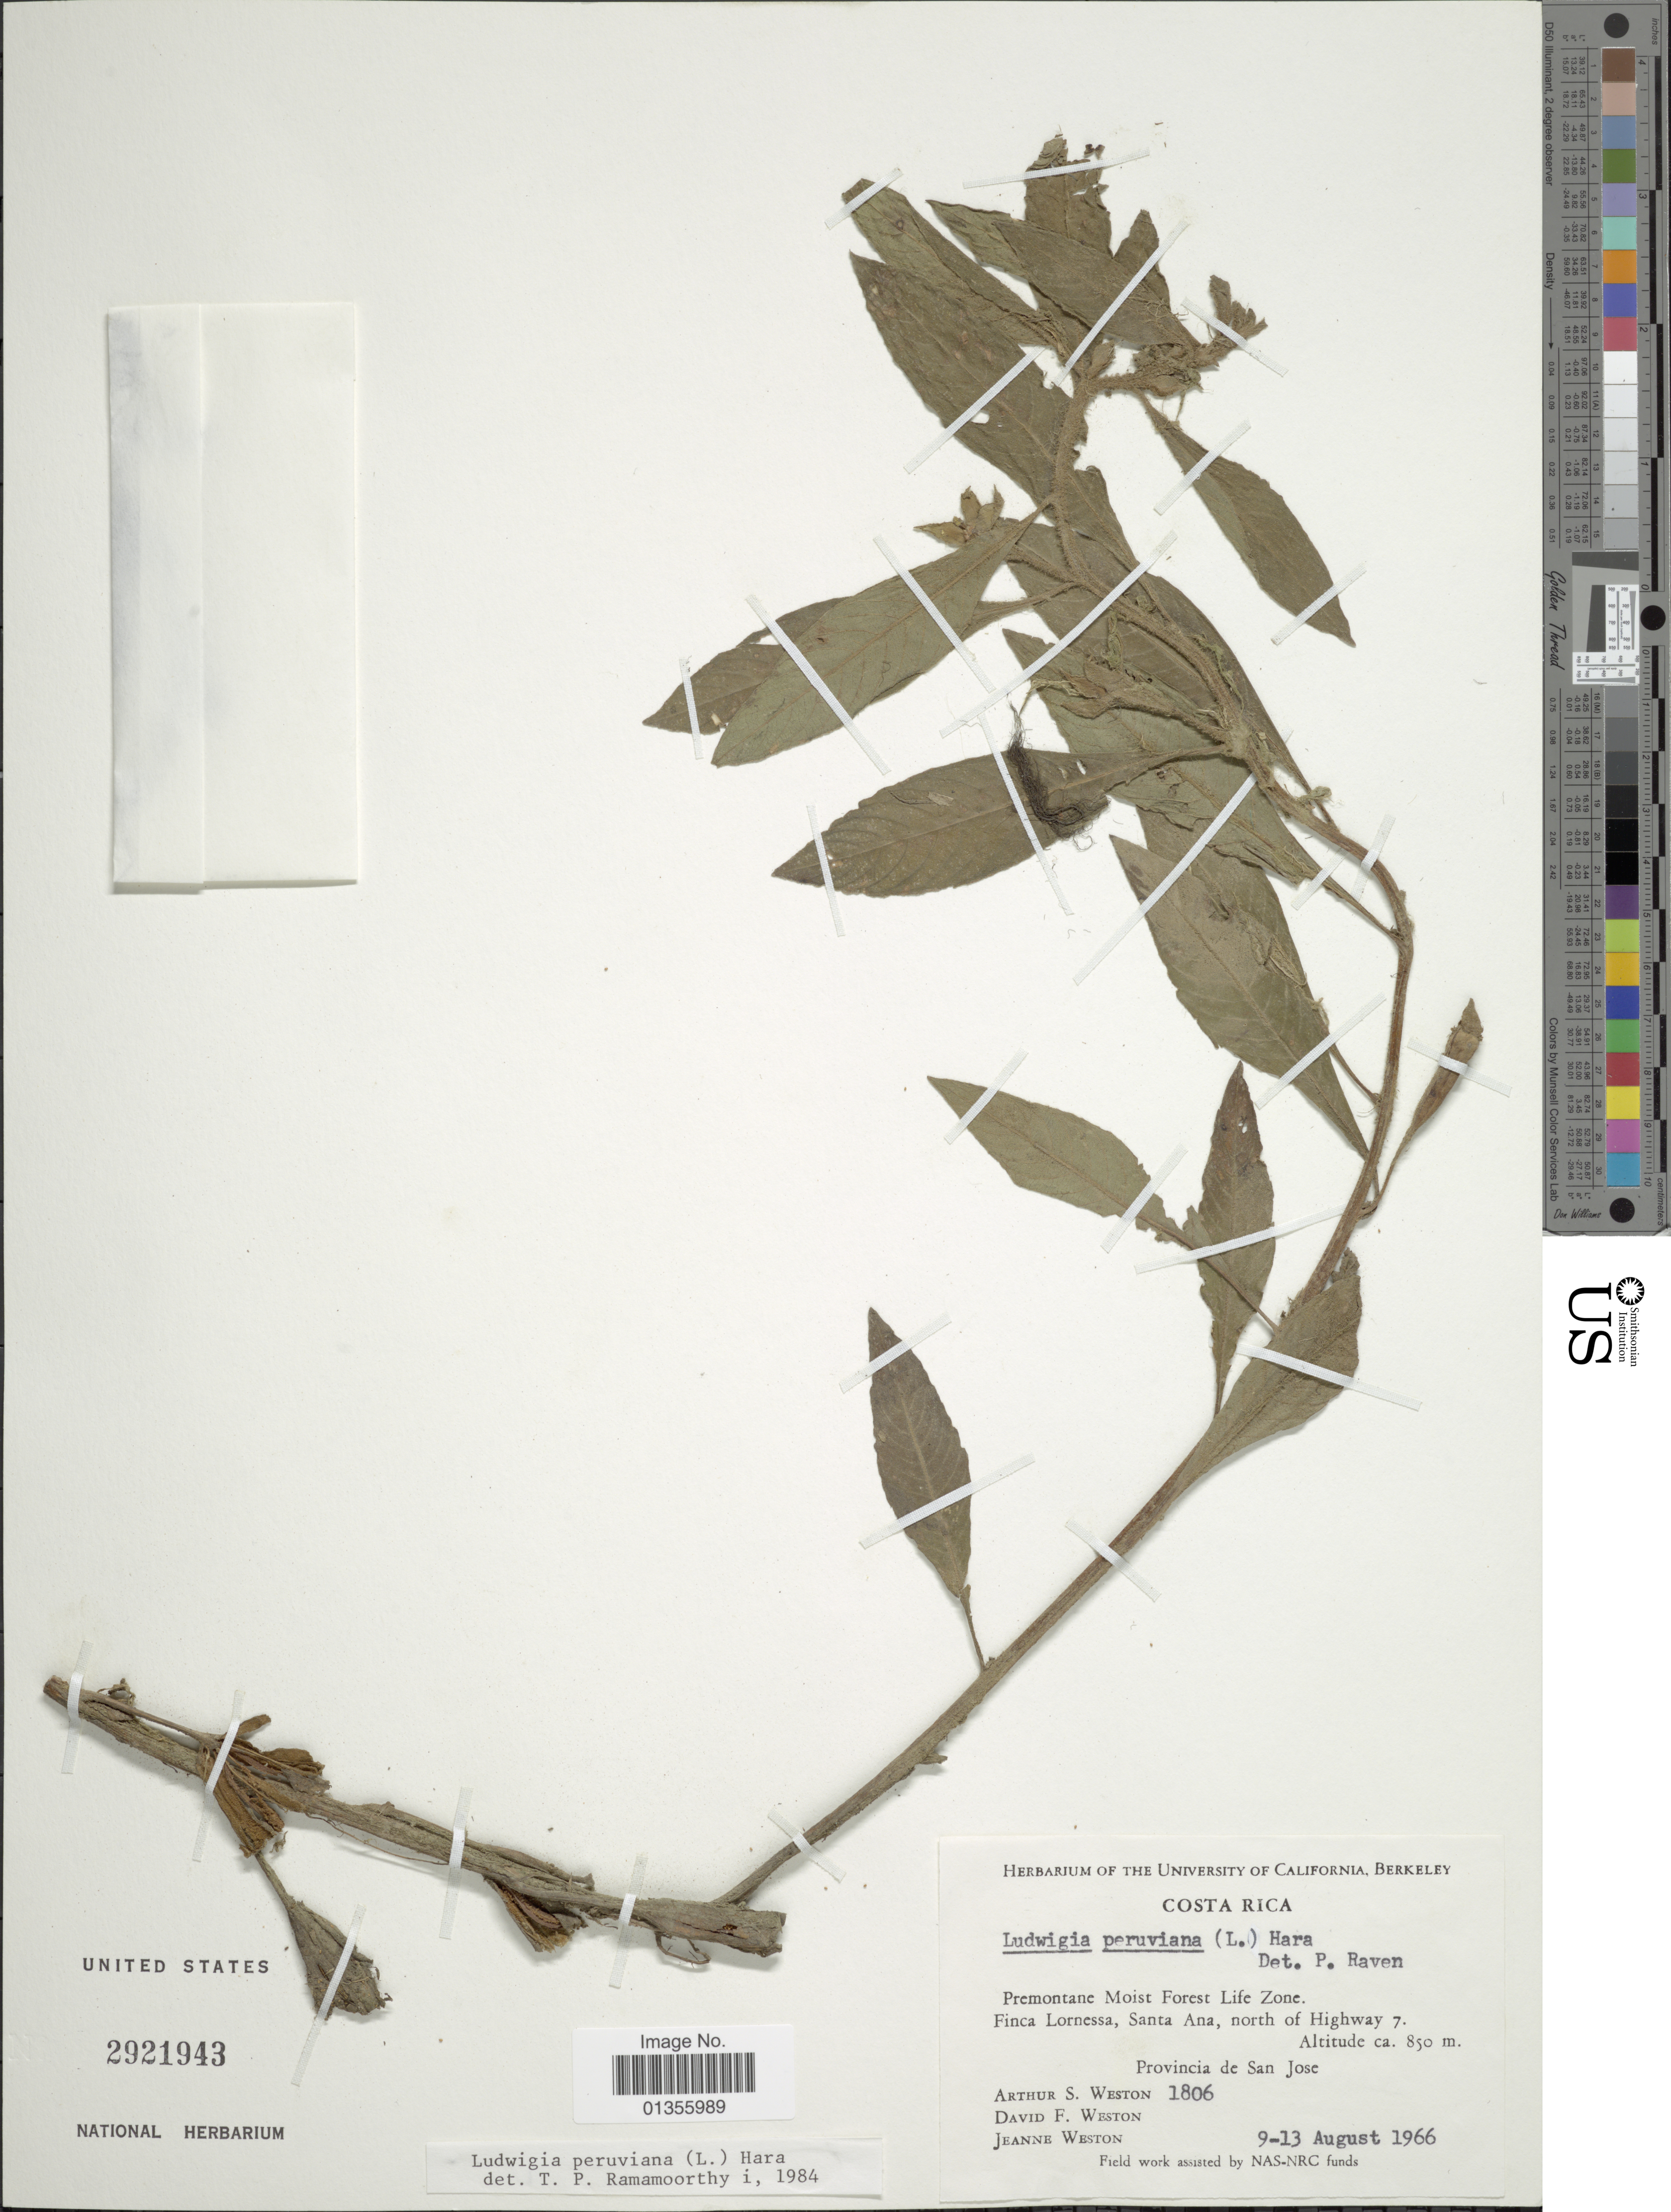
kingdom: Plantae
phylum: Tracheophyta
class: Magnoliopsida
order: Myrtales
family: Onagraceae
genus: Ludwigia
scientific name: Ludwigia peruviana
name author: (L.) H. Hara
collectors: A. Weston, D. Weston & J. Weston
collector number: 1806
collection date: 1966-08-09/1966-08-13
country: Costa Rica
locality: Premontane Moist Forest Life Zone. Finca Lornessa, Santa Ana, north of Highway 7. Provincia de San Jose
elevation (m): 850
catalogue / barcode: US 22921943